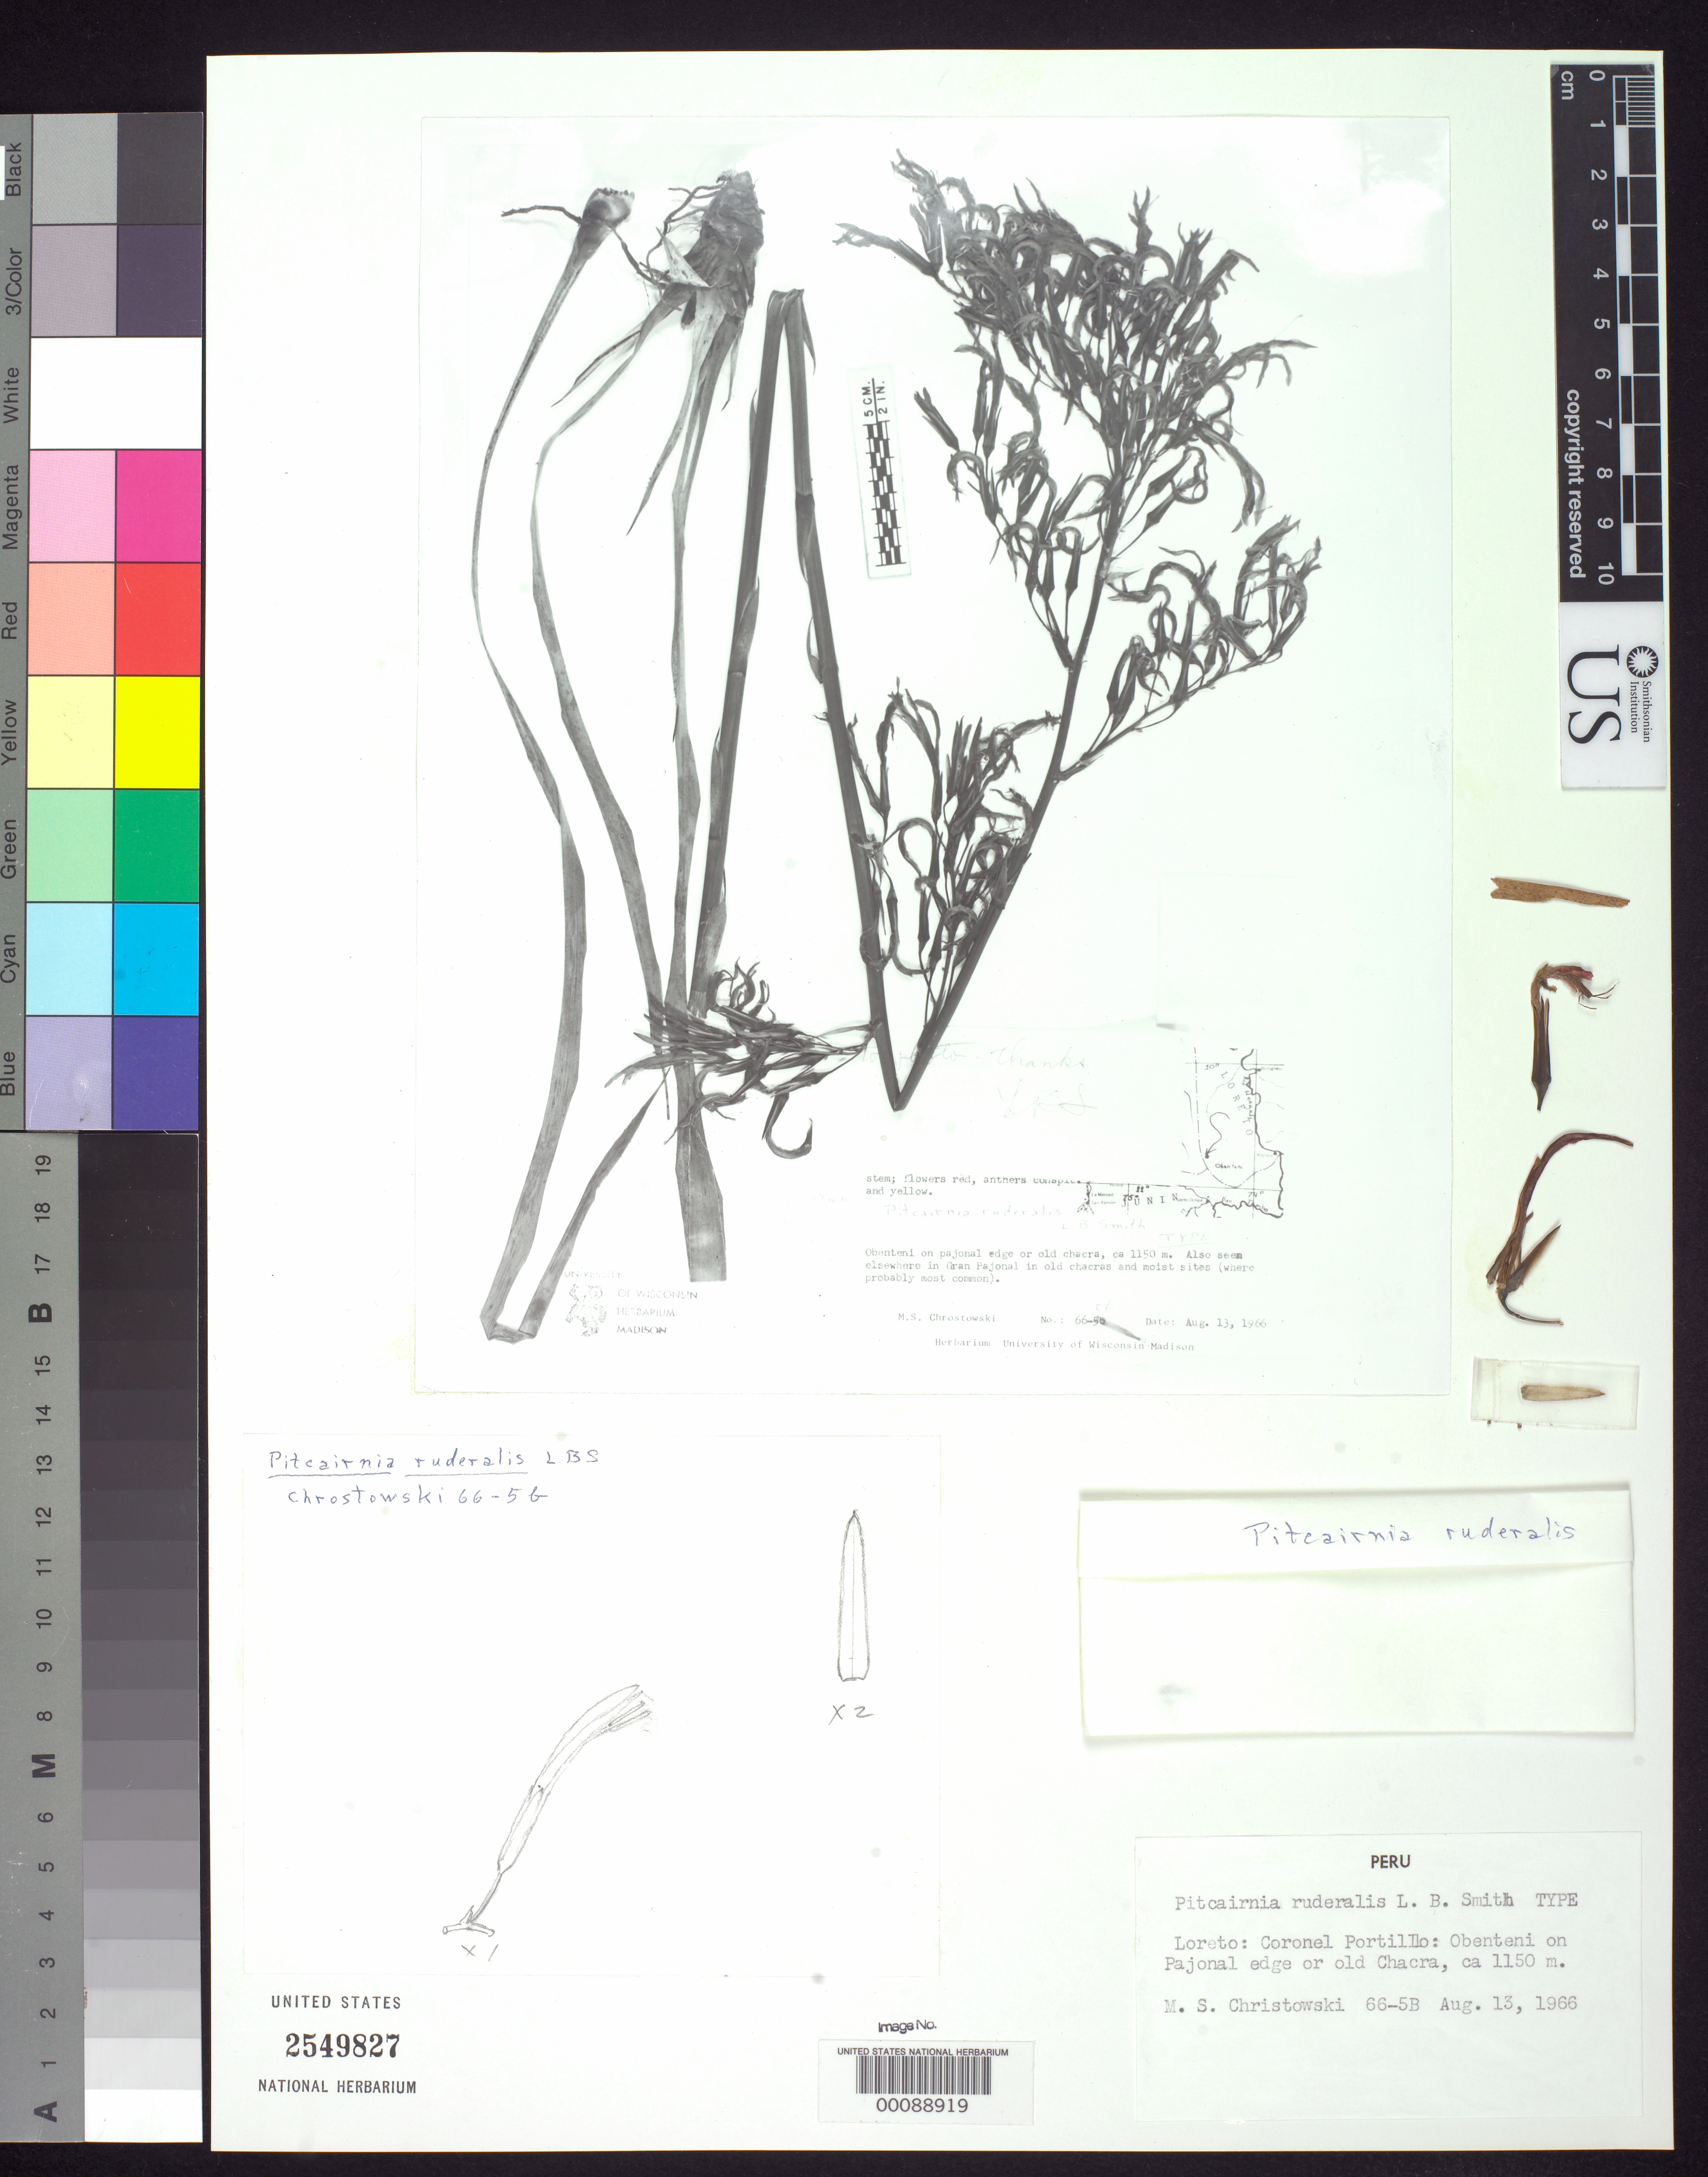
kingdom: Plantae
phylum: Tracheophyta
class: Liliopsida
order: Poales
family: Bromeliaceae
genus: Pitcairnia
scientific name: Pitcairnia ruderalis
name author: L.B. Sm.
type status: Isotype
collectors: M. Christowski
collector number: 66-5 b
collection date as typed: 13 Aug 1966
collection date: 1966-08-13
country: Peru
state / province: Loreto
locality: Coronel Portillo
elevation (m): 1150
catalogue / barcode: US 2549827